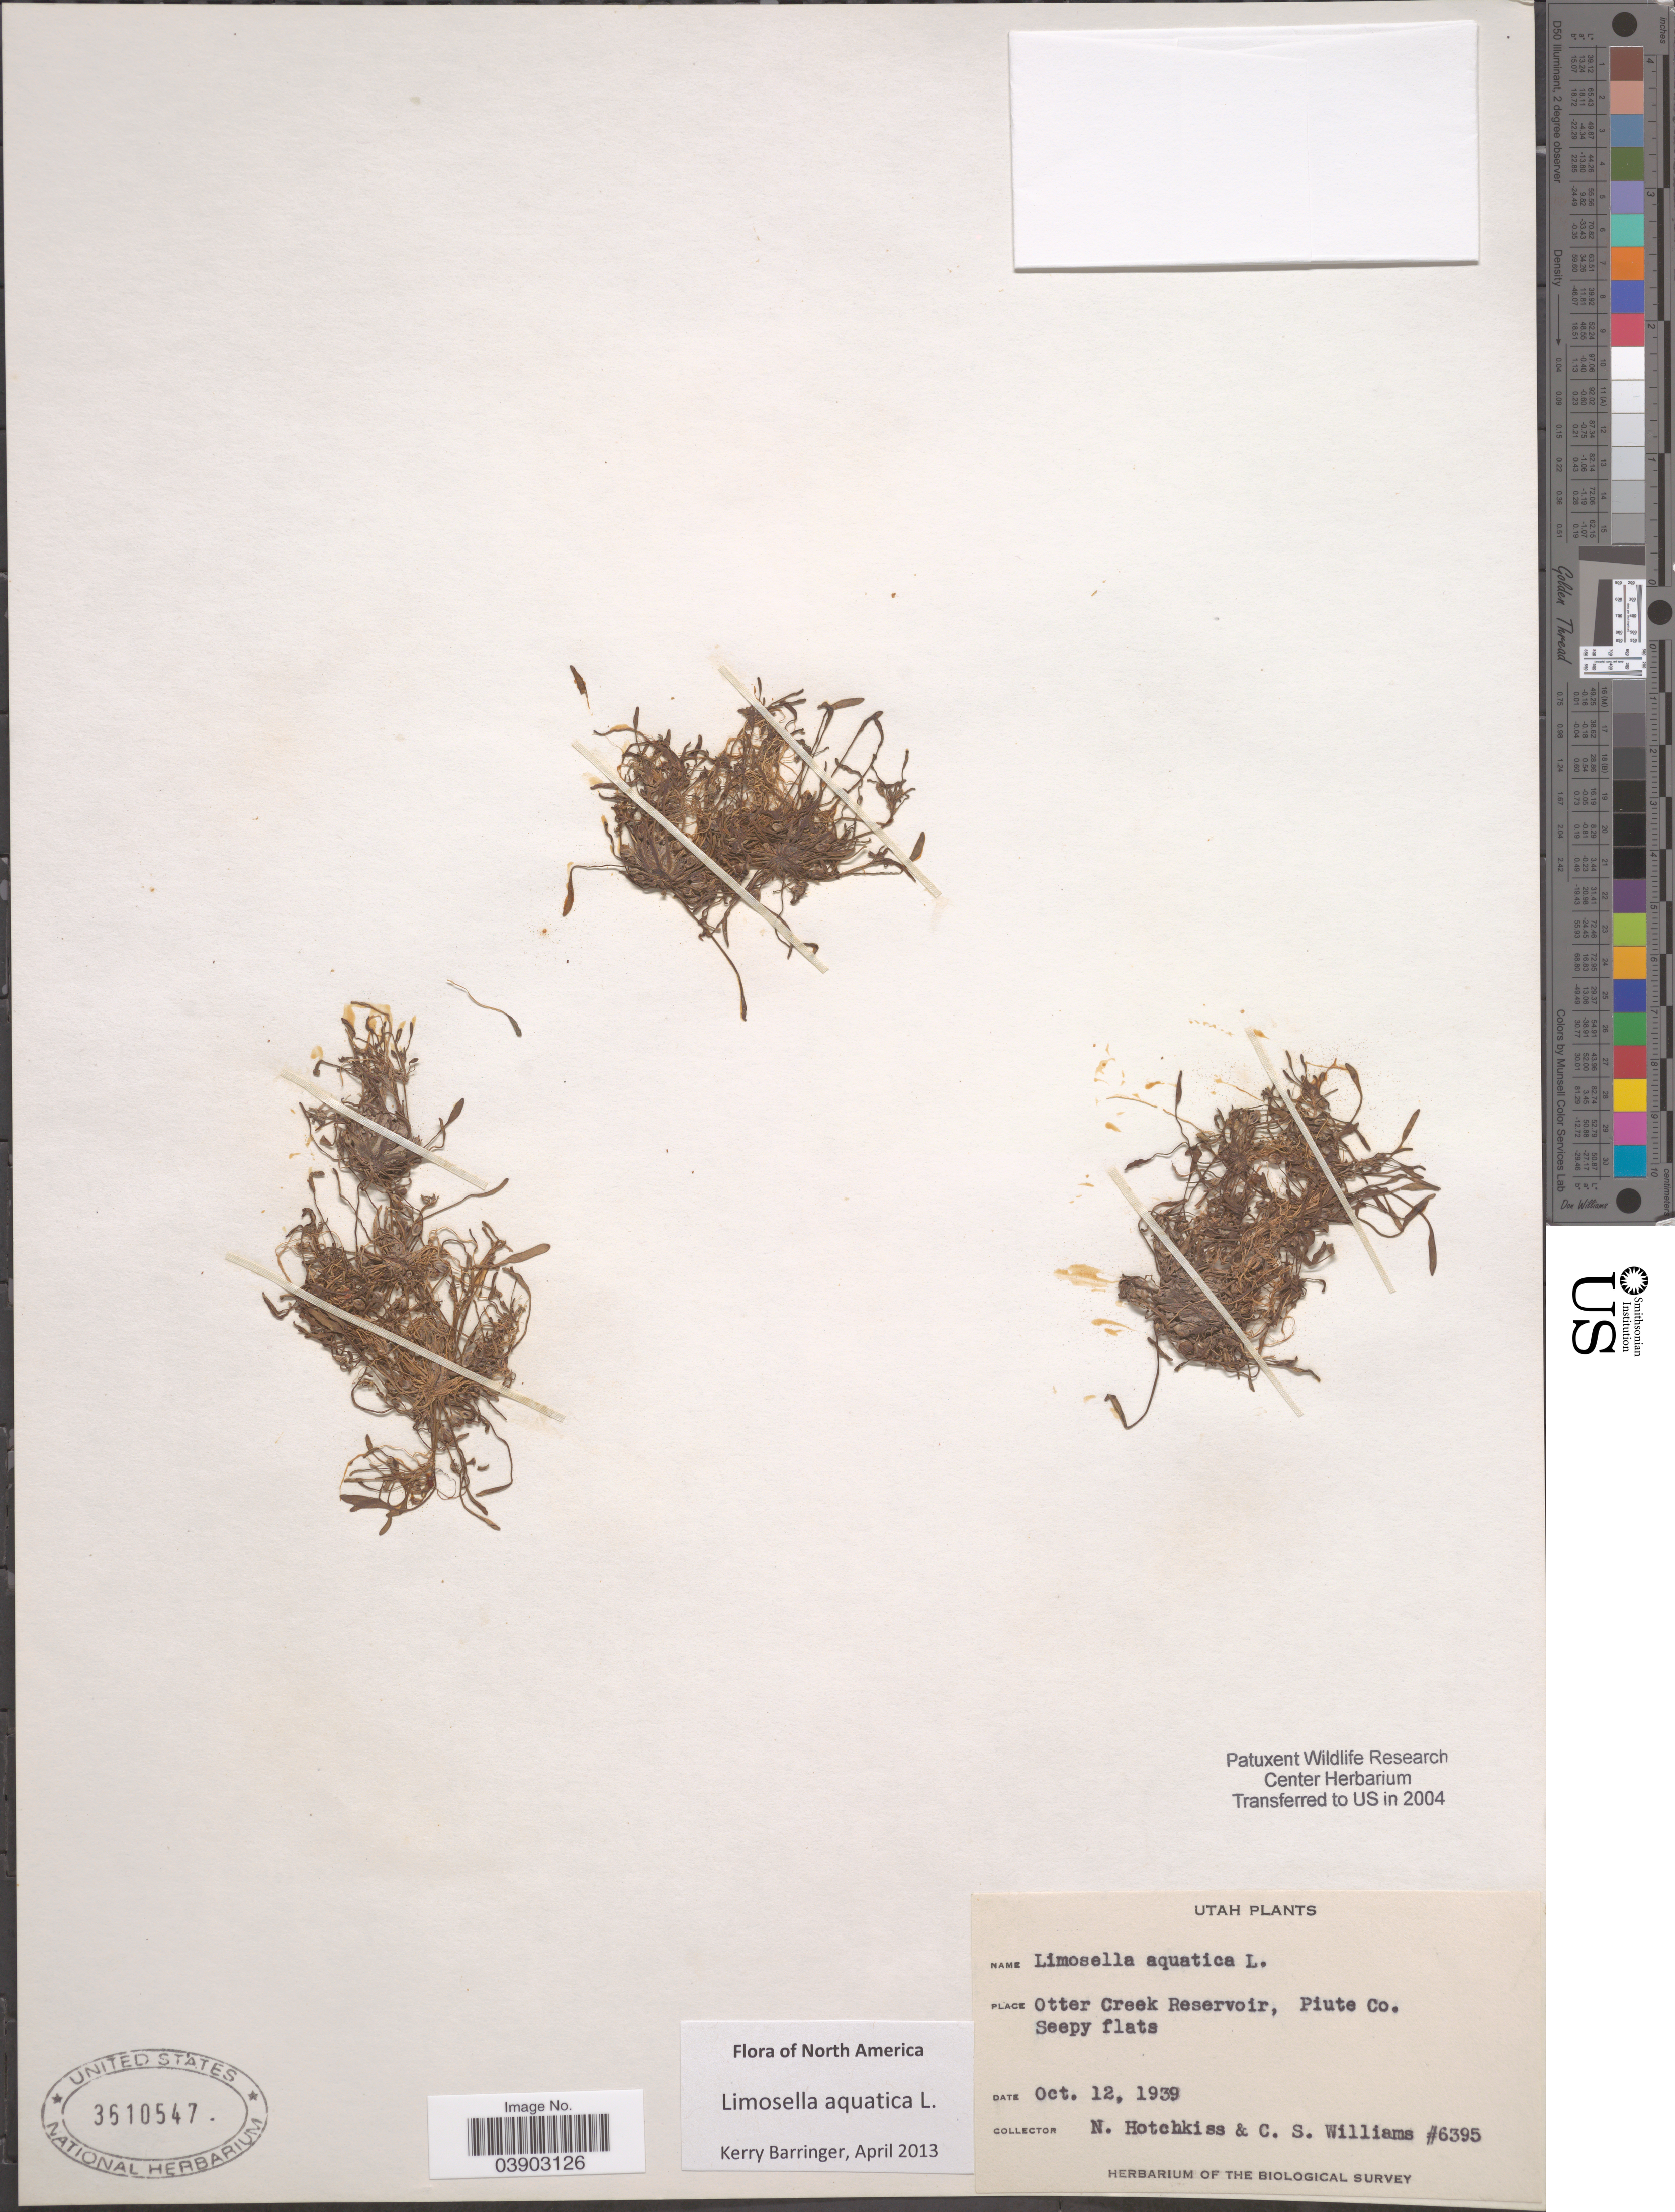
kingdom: Plantae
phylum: Tracheophyta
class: Magnoliopsida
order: Lamiales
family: Scrophulariaceae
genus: Limosella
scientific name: Limosella aquatica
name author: L.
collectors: N. Hotchkiss & C. Williams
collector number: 6395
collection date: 1939-10-12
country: United States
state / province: Utah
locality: Otter Creek Reservoir, Piute Co. Seepy flats.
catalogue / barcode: US 3610547